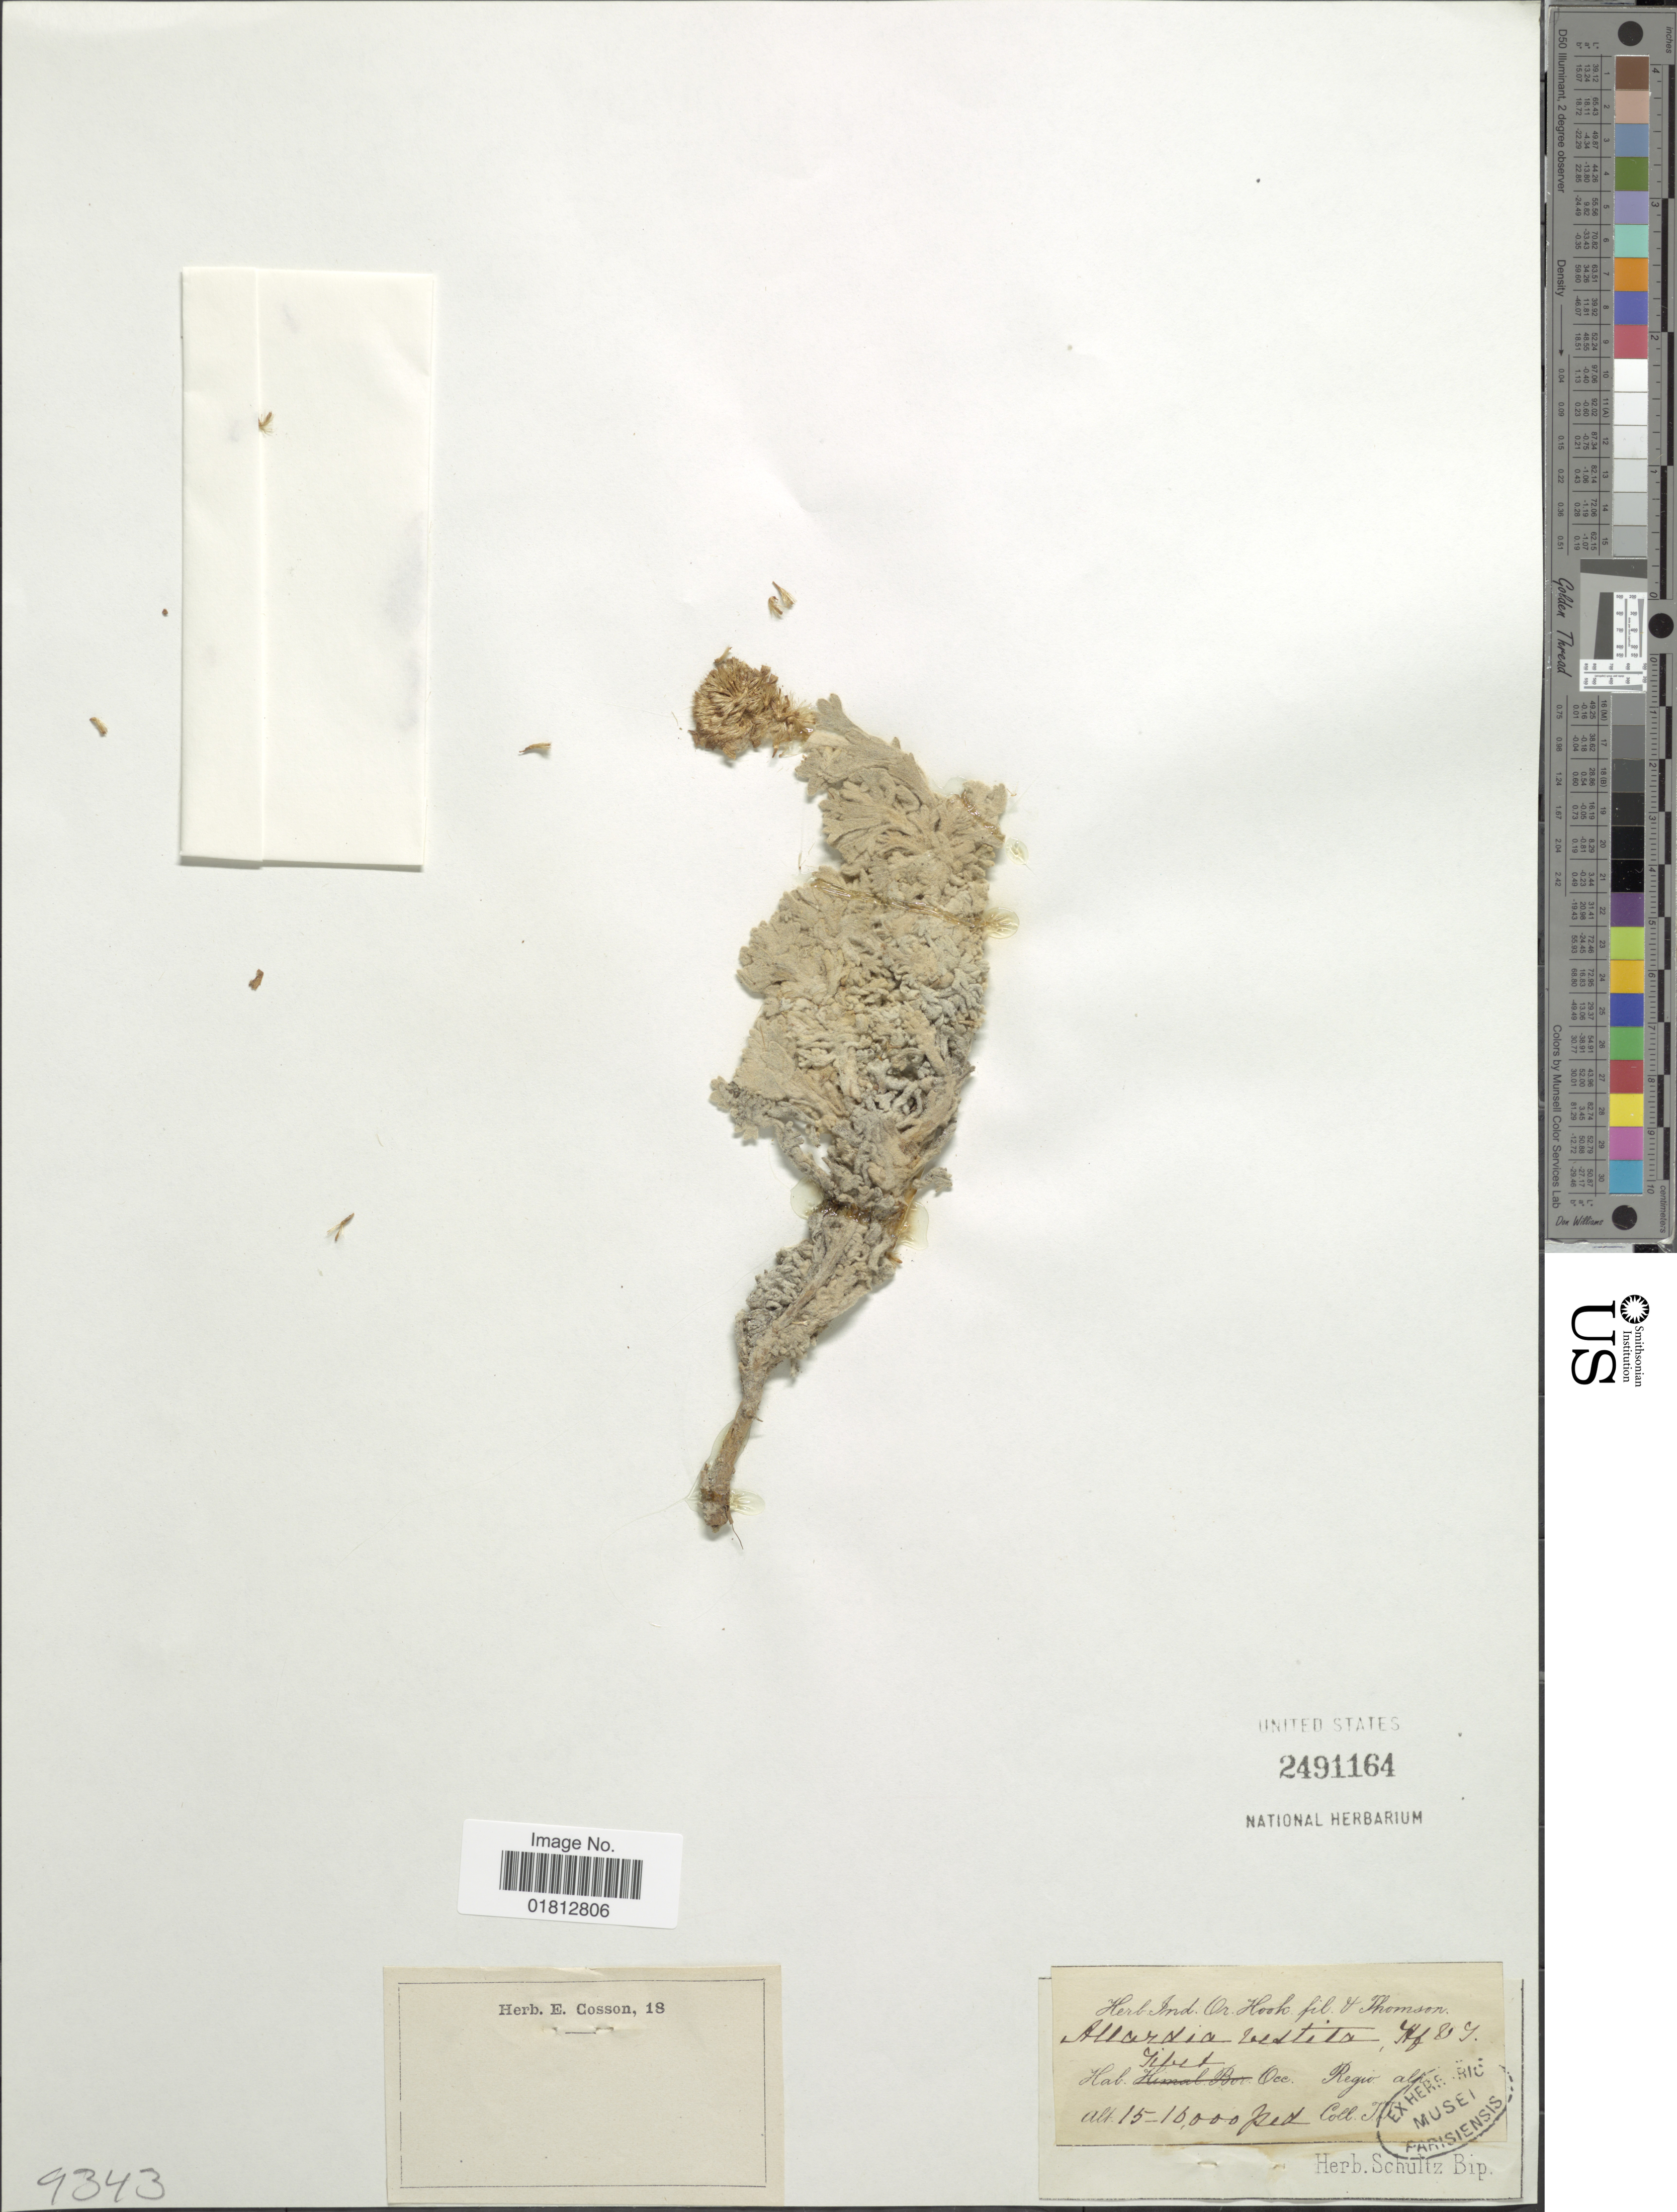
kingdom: Plantae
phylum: Tracheophyta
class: Magnoliopsida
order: Asterales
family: Asteraceae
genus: Allardia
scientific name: Allardia vestita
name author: Hook. f. & Thomson ex C.B. Clarke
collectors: J. J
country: China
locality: Tibet Occ.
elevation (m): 4572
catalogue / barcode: US 2491164